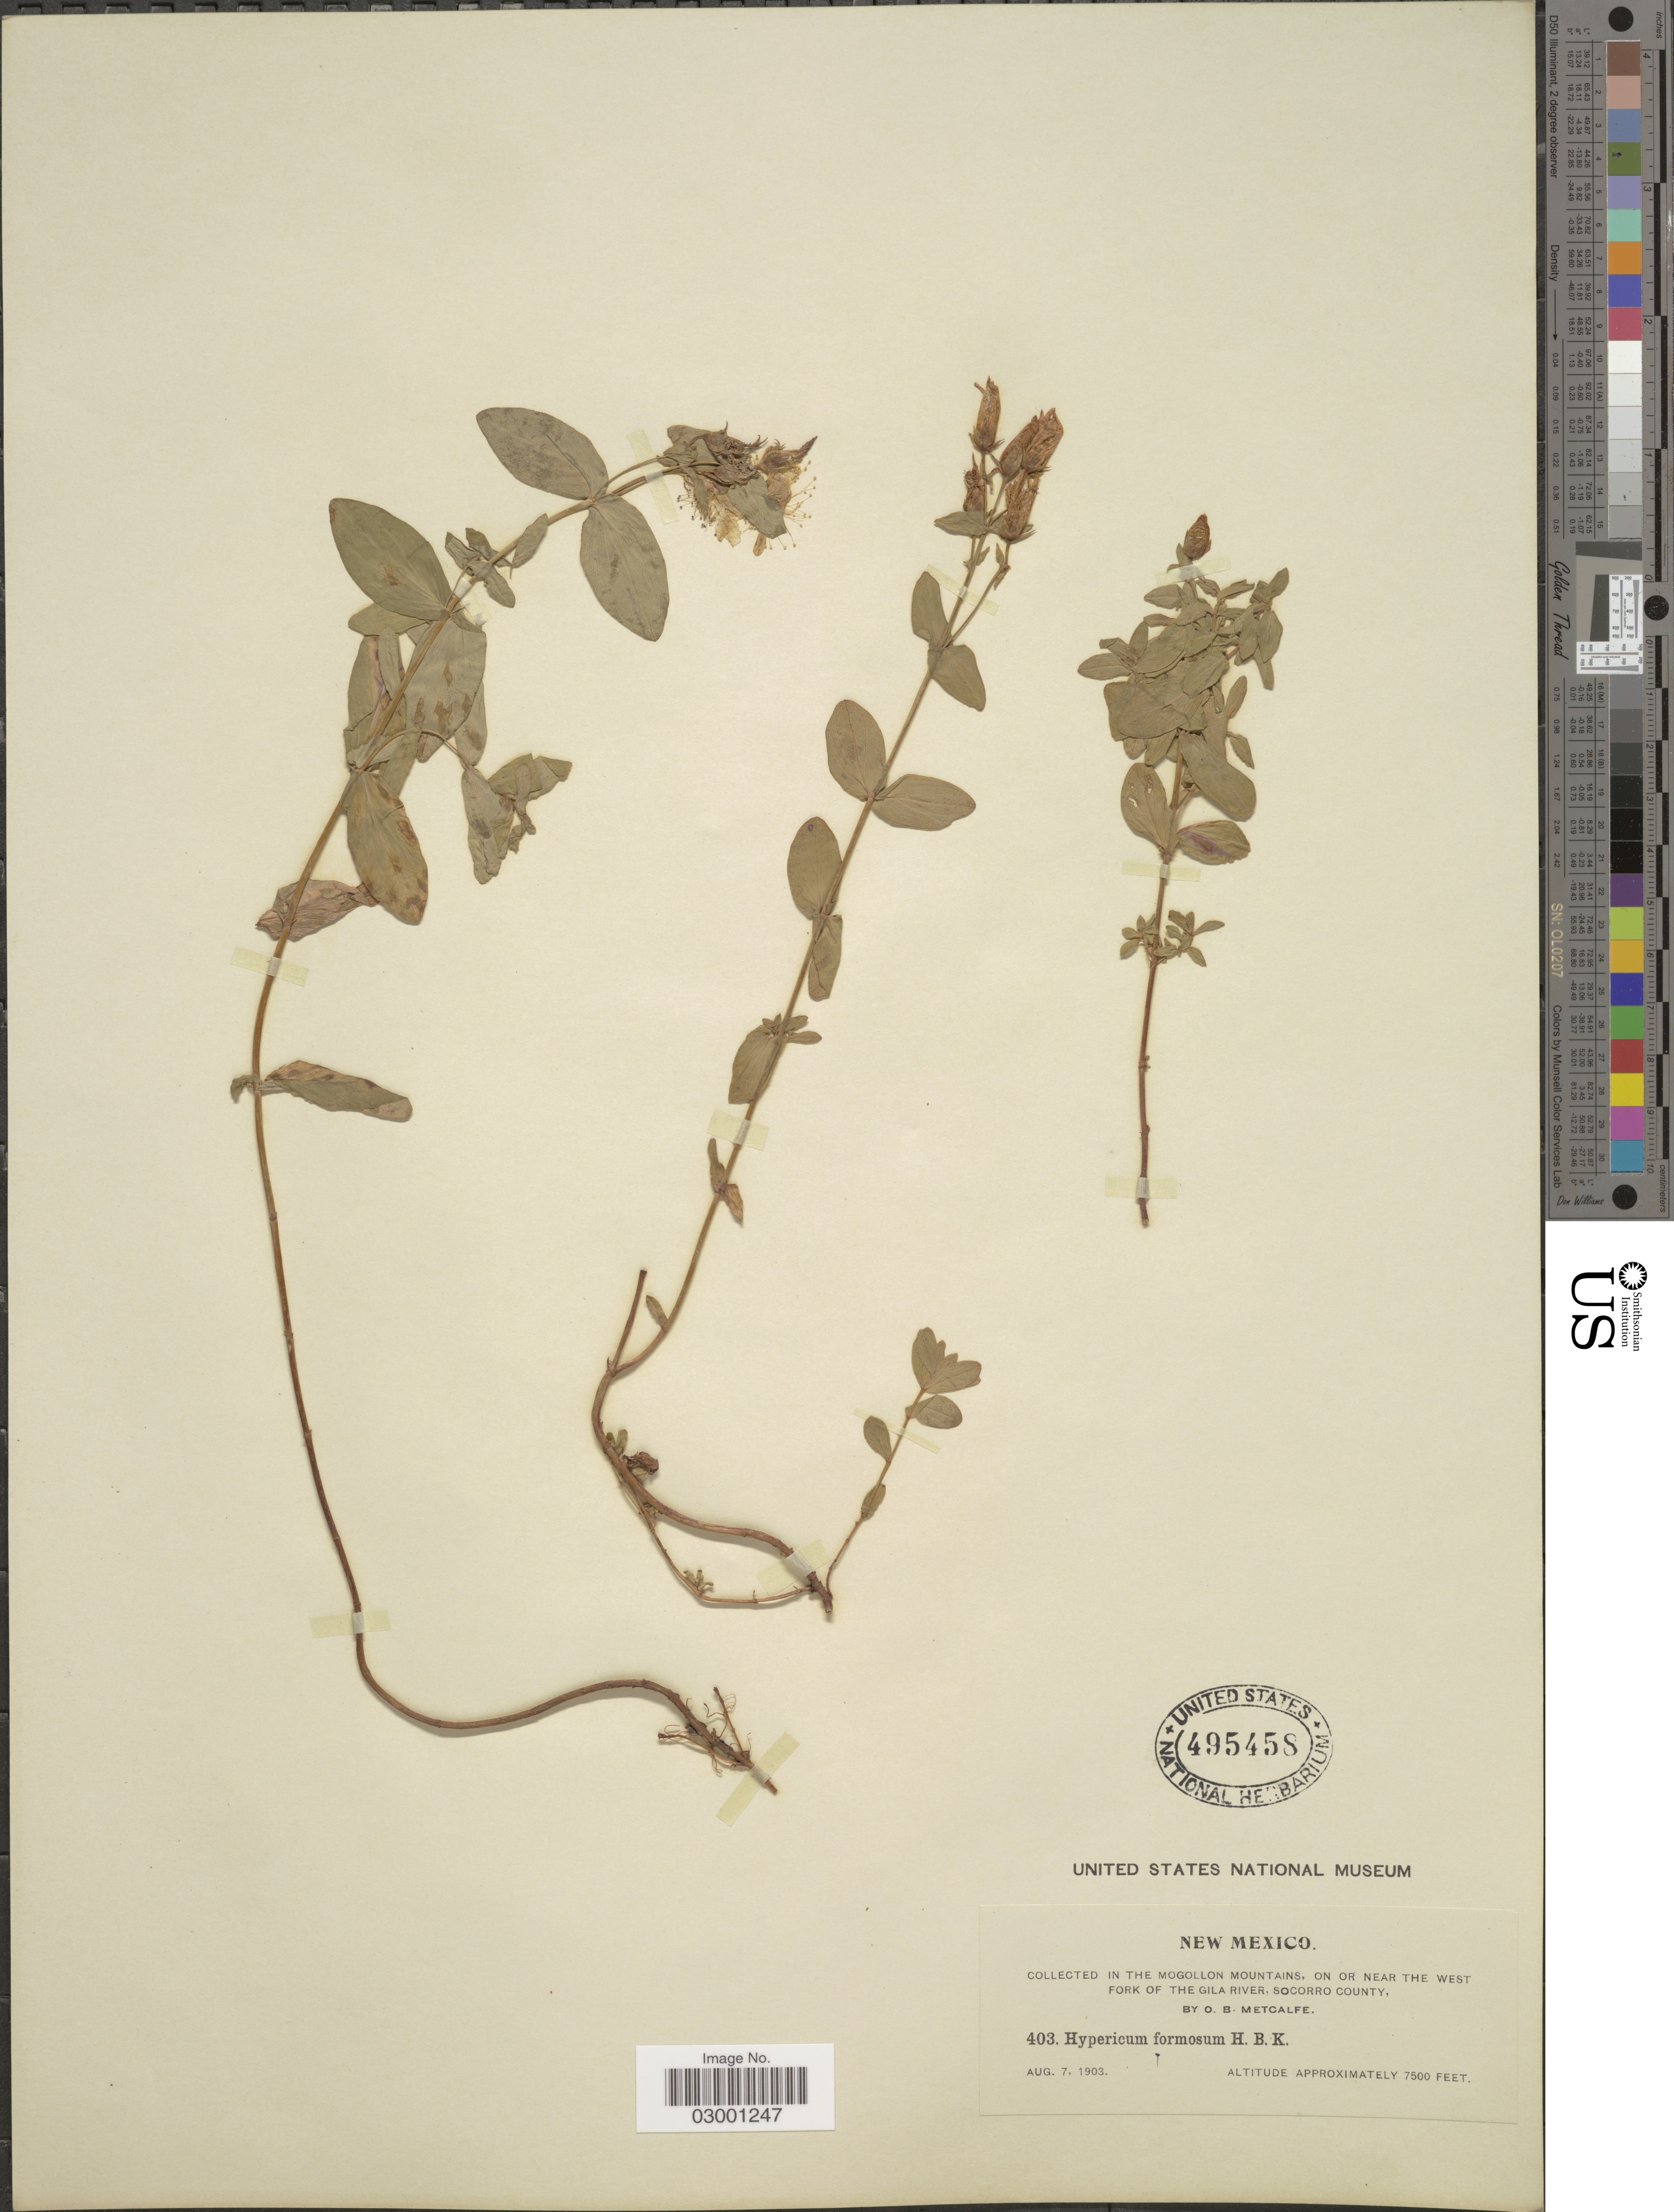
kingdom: Plantae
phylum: Tracheophyta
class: Magnoliopsida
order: Malpighiales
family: Hypericaceae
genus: Hypericum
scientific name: Hypericum formosum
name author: Kunth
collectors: O. B. Metcalfe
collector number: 403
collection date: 1903-08-07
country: United States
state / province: New Mexico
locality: In the Mogollon Mountains, on or near the West Fork of the Gila River, Socorro County.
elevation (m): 2286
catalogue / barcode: US 495458